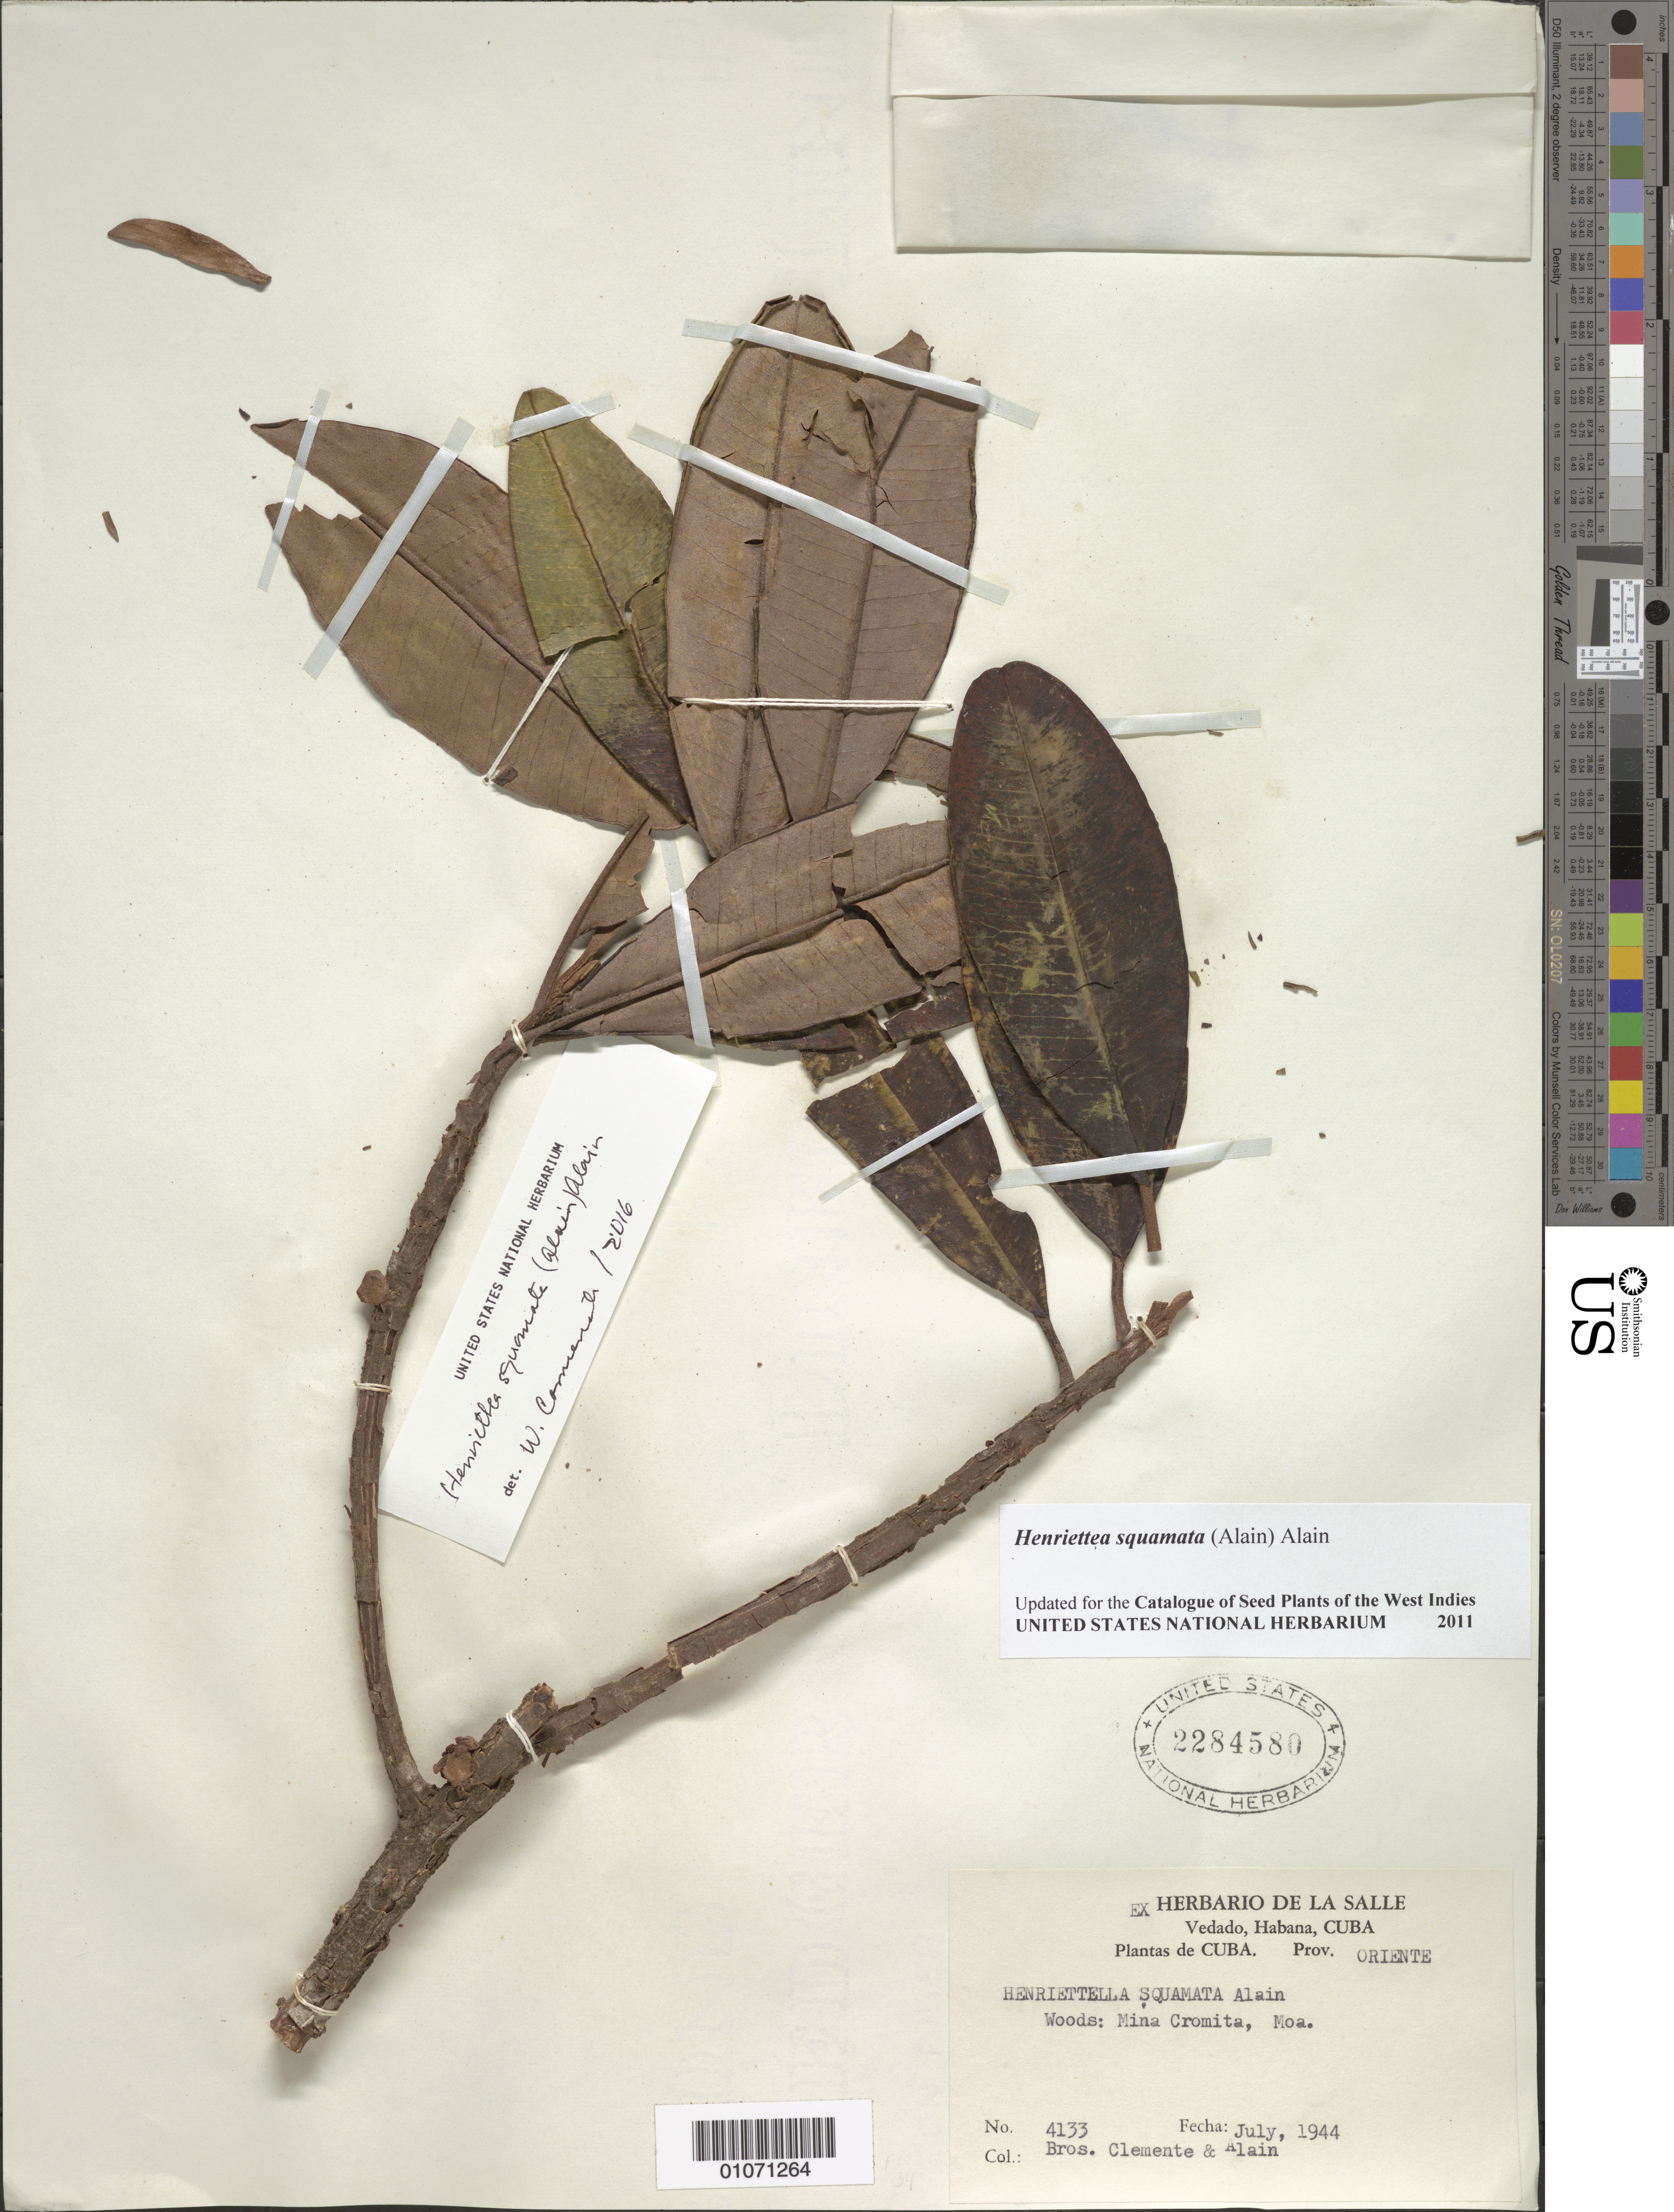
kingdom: Plantae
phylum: Tracheophyta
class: Magnoliopsida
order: Myrtales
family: Melastomataceae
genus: Henriettea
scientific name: Henriettea squamata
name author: (Alain) Alain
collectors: Bro. Clemente, A. H. Liogier & B. Crisogono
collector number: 4133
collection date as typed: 23 Jul 1944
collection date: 1944-07-23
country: Cuba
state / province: Holguín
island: Cuba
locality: Mina Cromita, Cayoguán,, Moa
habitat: Woods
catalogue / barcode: US 2284580